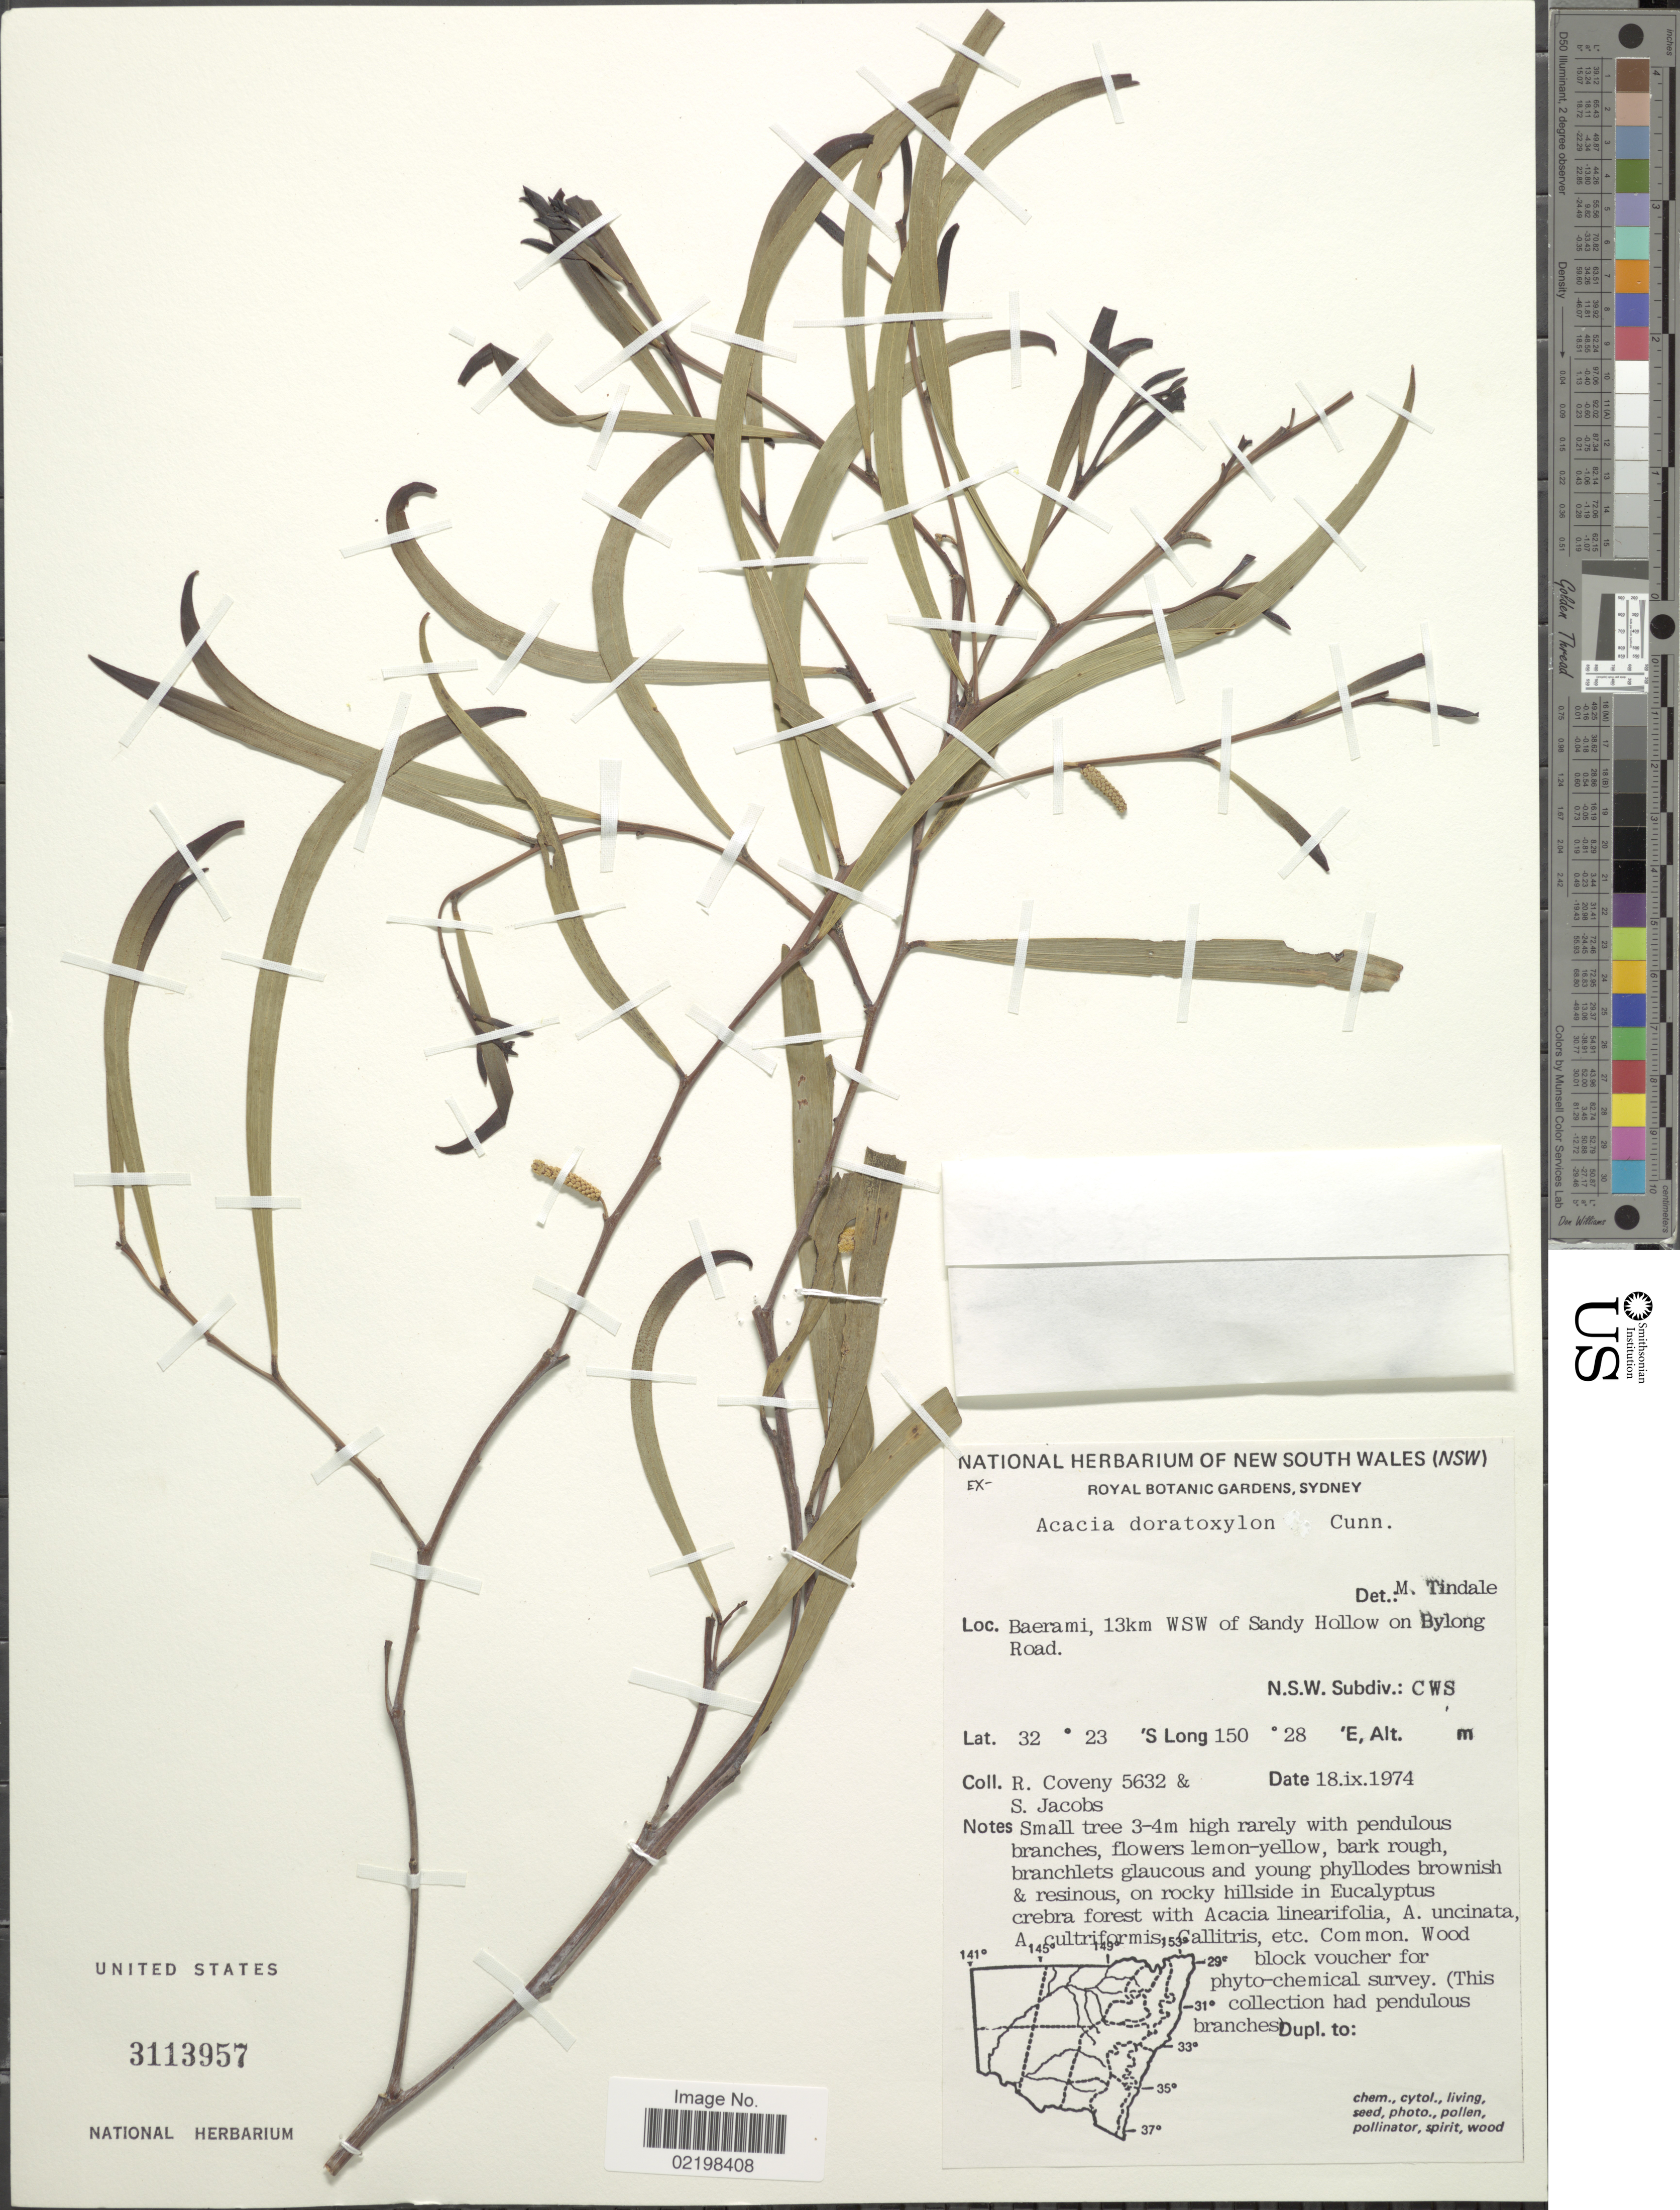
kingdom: Plantae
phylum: Tracheophyta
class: Magnoliopsida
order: Fabales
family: Fabaceae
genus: Acacia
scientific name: Acacia doratoxylon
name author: Meisn.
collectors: R. Coveny & S. Jacobs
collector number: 5632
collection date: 1974-09-18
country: Australia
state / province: New South Wales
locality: Baerami, 13km WSW of sandy Hollow on Bylong Road. N.S.W. Subdiv.: CWS.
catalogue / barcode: US 3113957